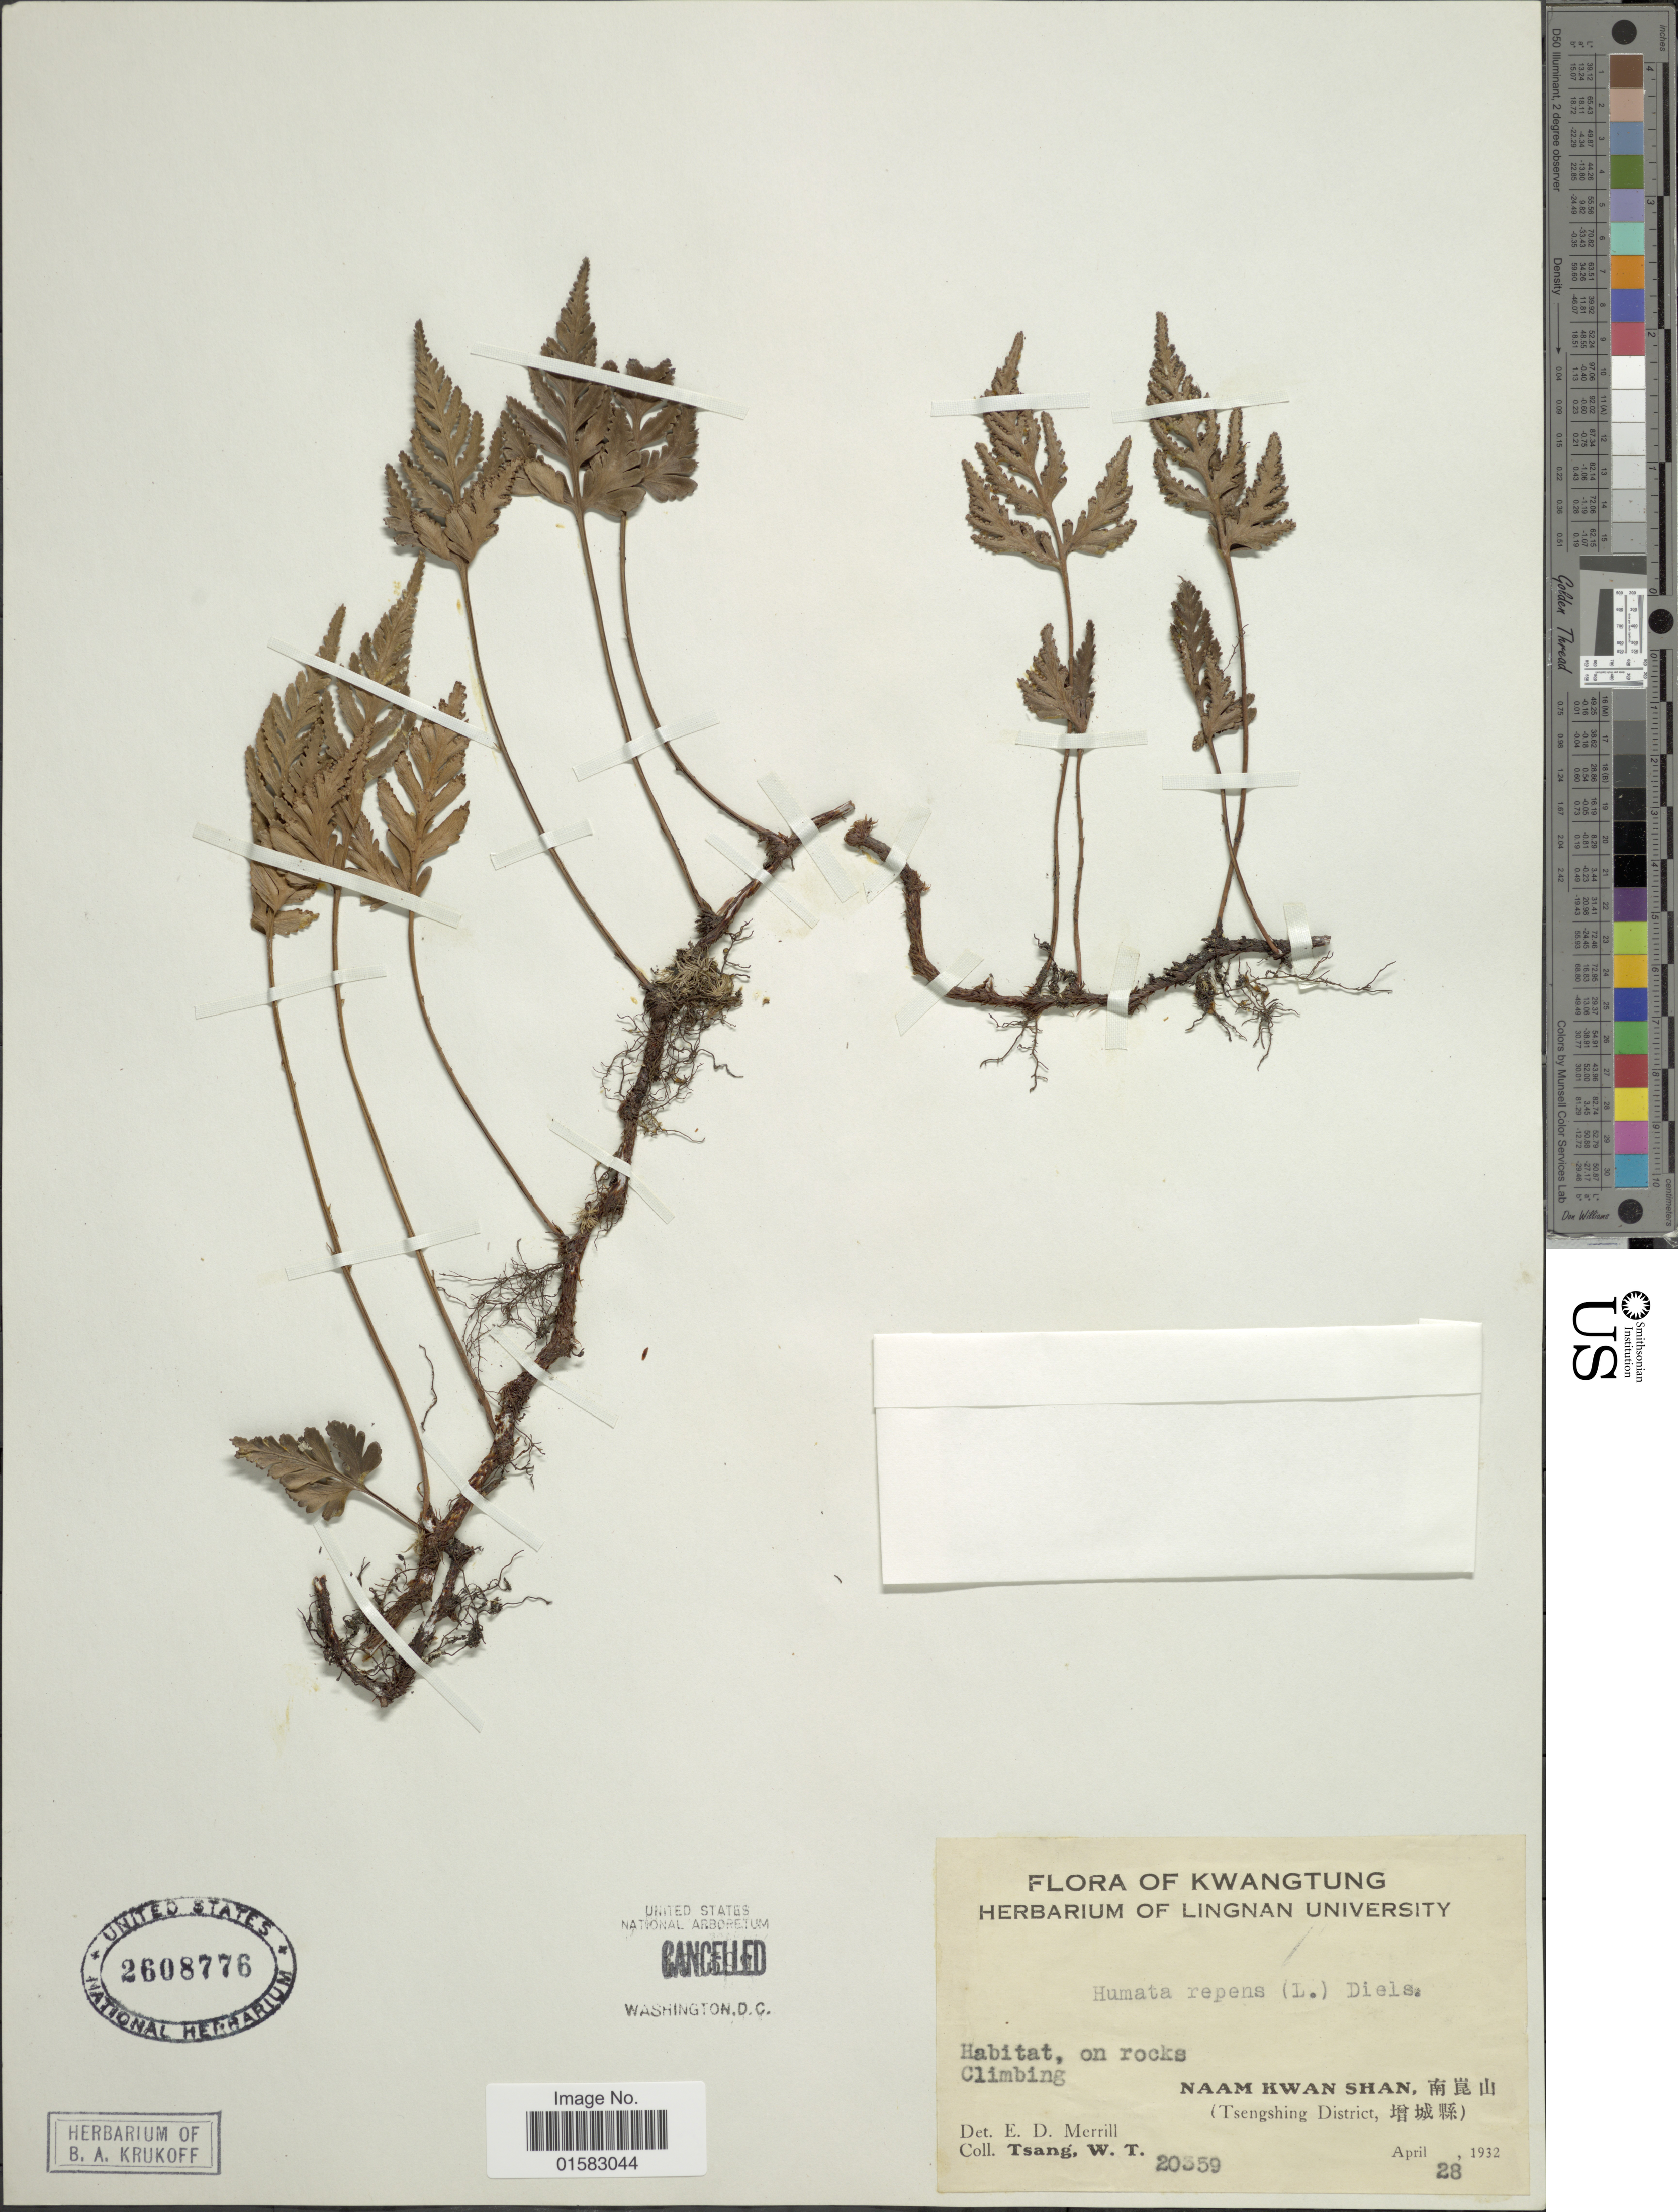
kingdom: Plantae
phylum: Tracheophyta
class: Polypodiopsida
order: Polypodiales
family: Davalliaceae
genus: Davallia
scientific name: Davallia repens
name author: (L. f.) Kuhn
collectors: W. T. Tsang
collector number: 20359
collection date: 1932-04-28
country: China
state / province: Guangdong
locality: Kwangtung, Naam Kwan Shan (Tsengshing District)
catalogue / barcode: US 2608776